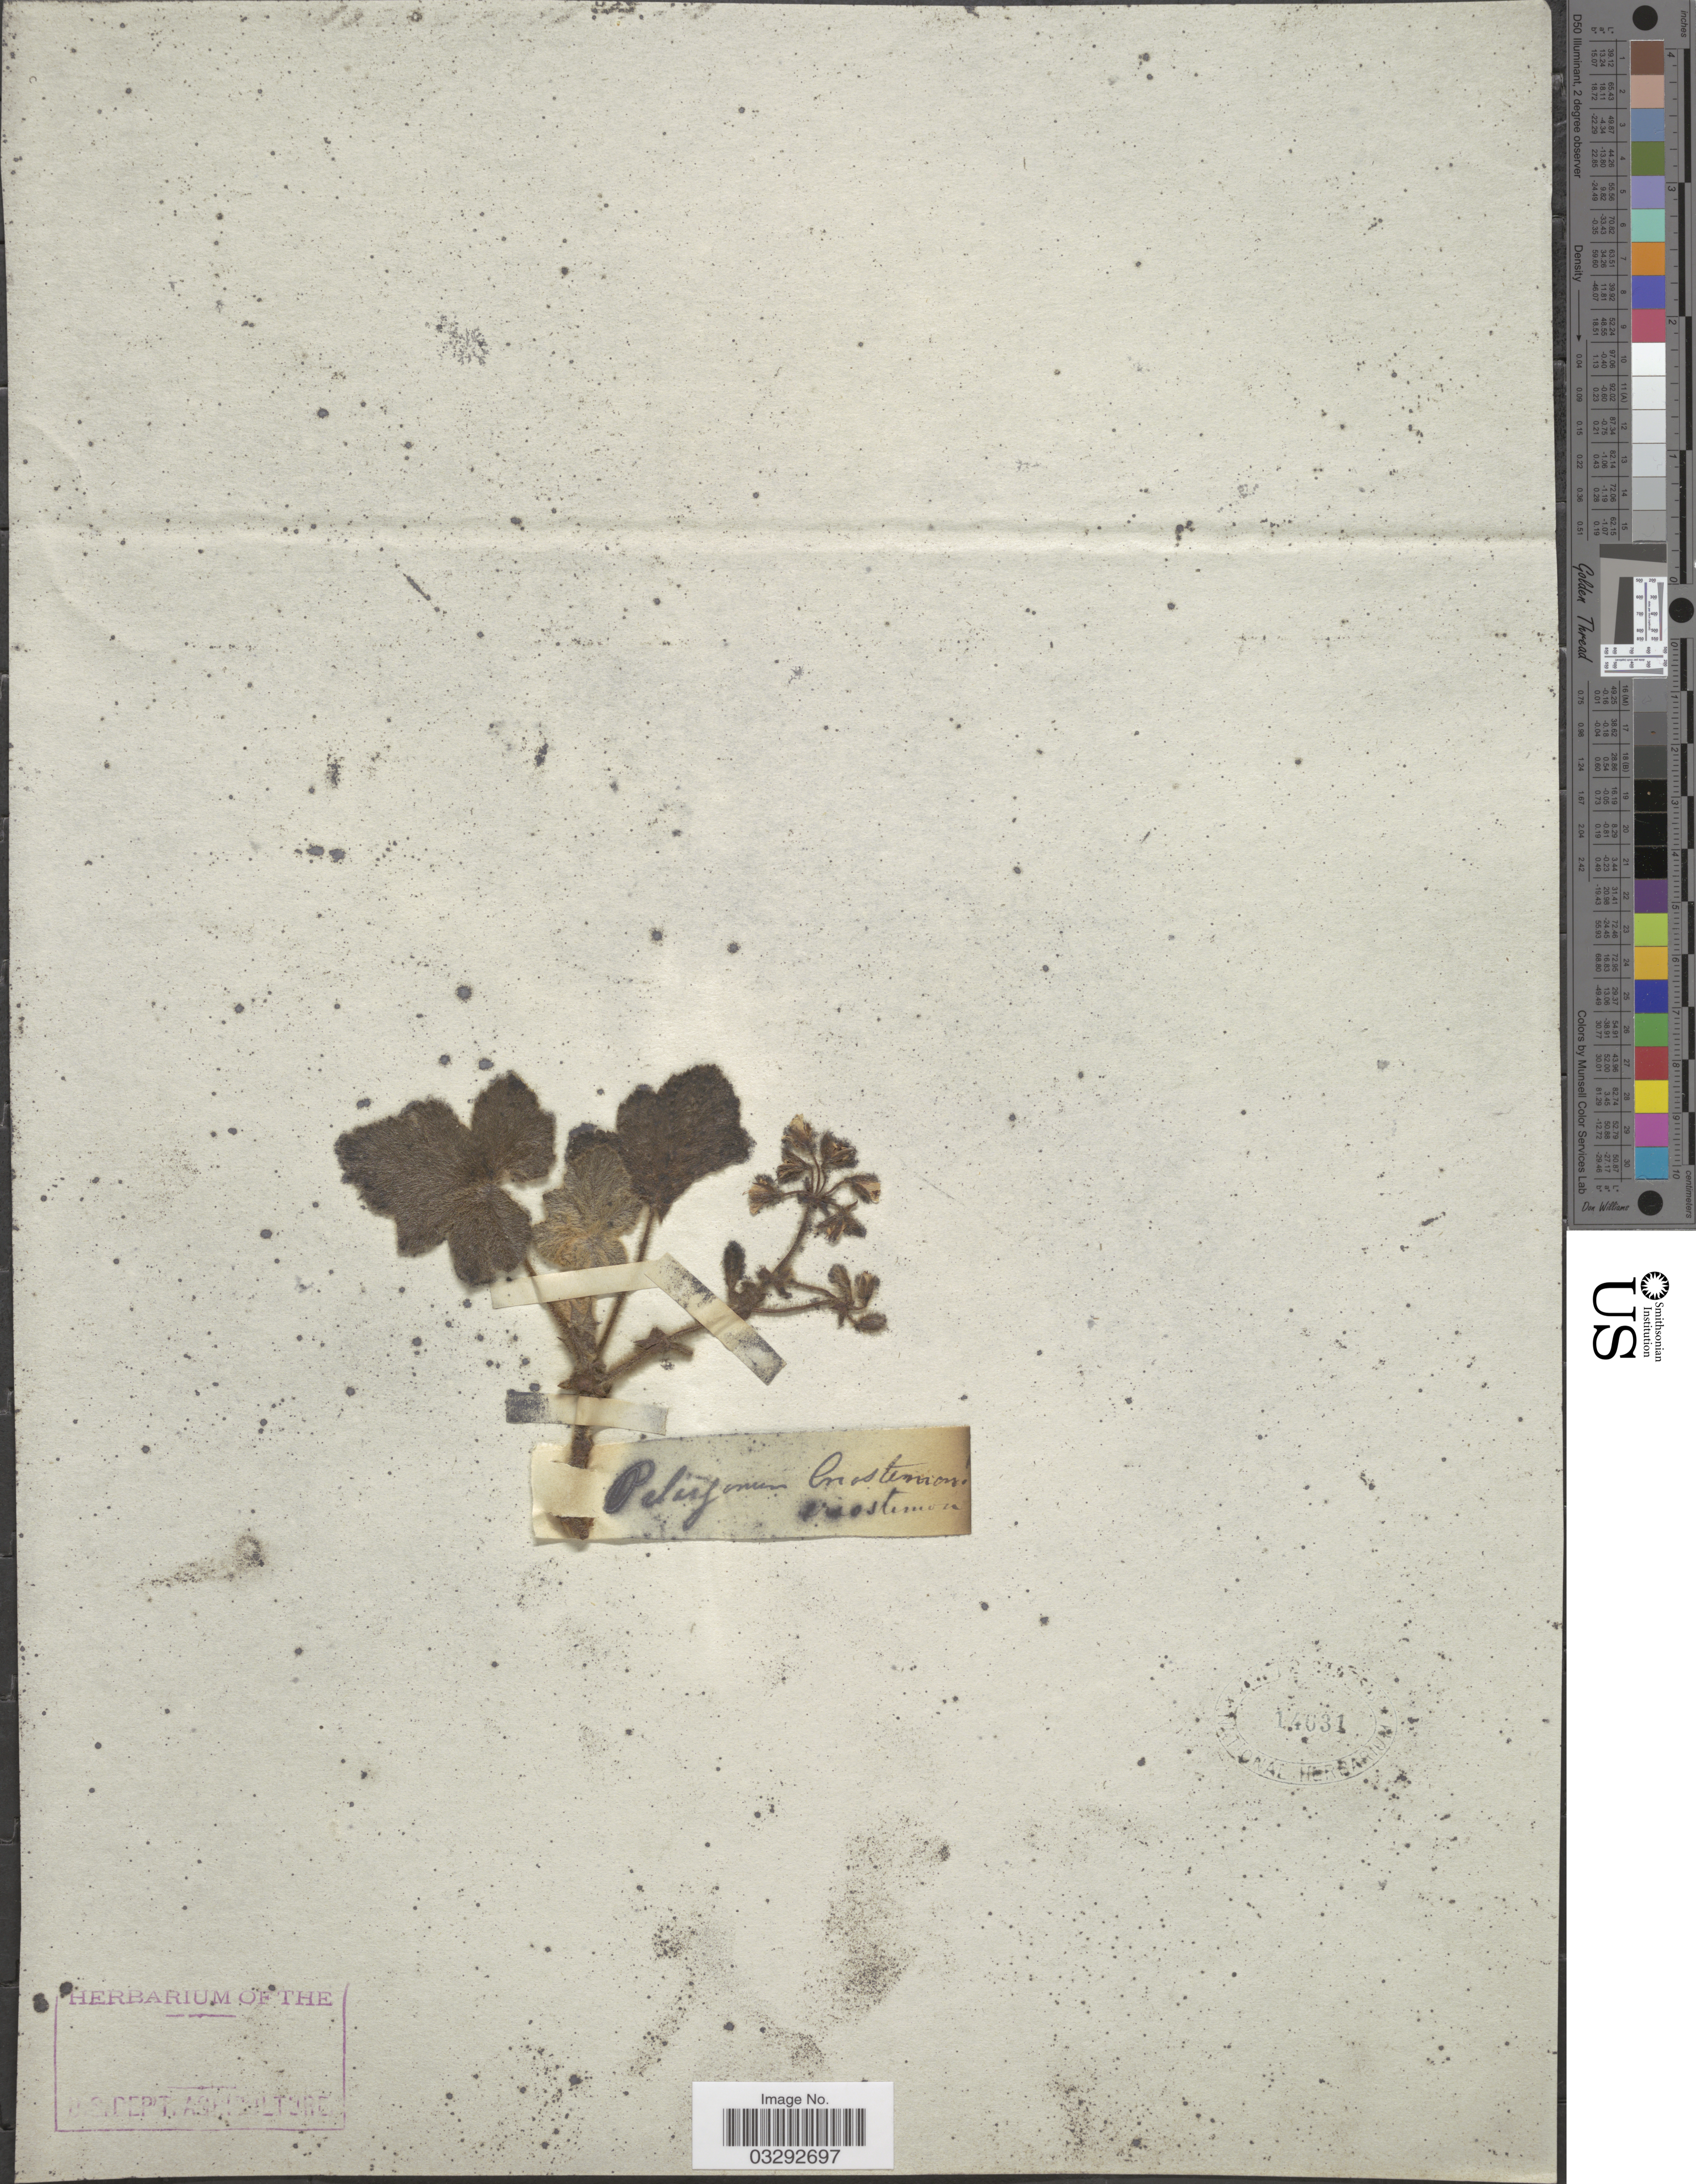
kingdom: Plantae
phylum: Tracheophyta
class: Magnoliopsida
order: Geraniales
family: Geraniaceae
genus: Pelargonium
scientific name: Pelargonium eriostemon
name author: Jacq.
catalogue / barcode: US 14631